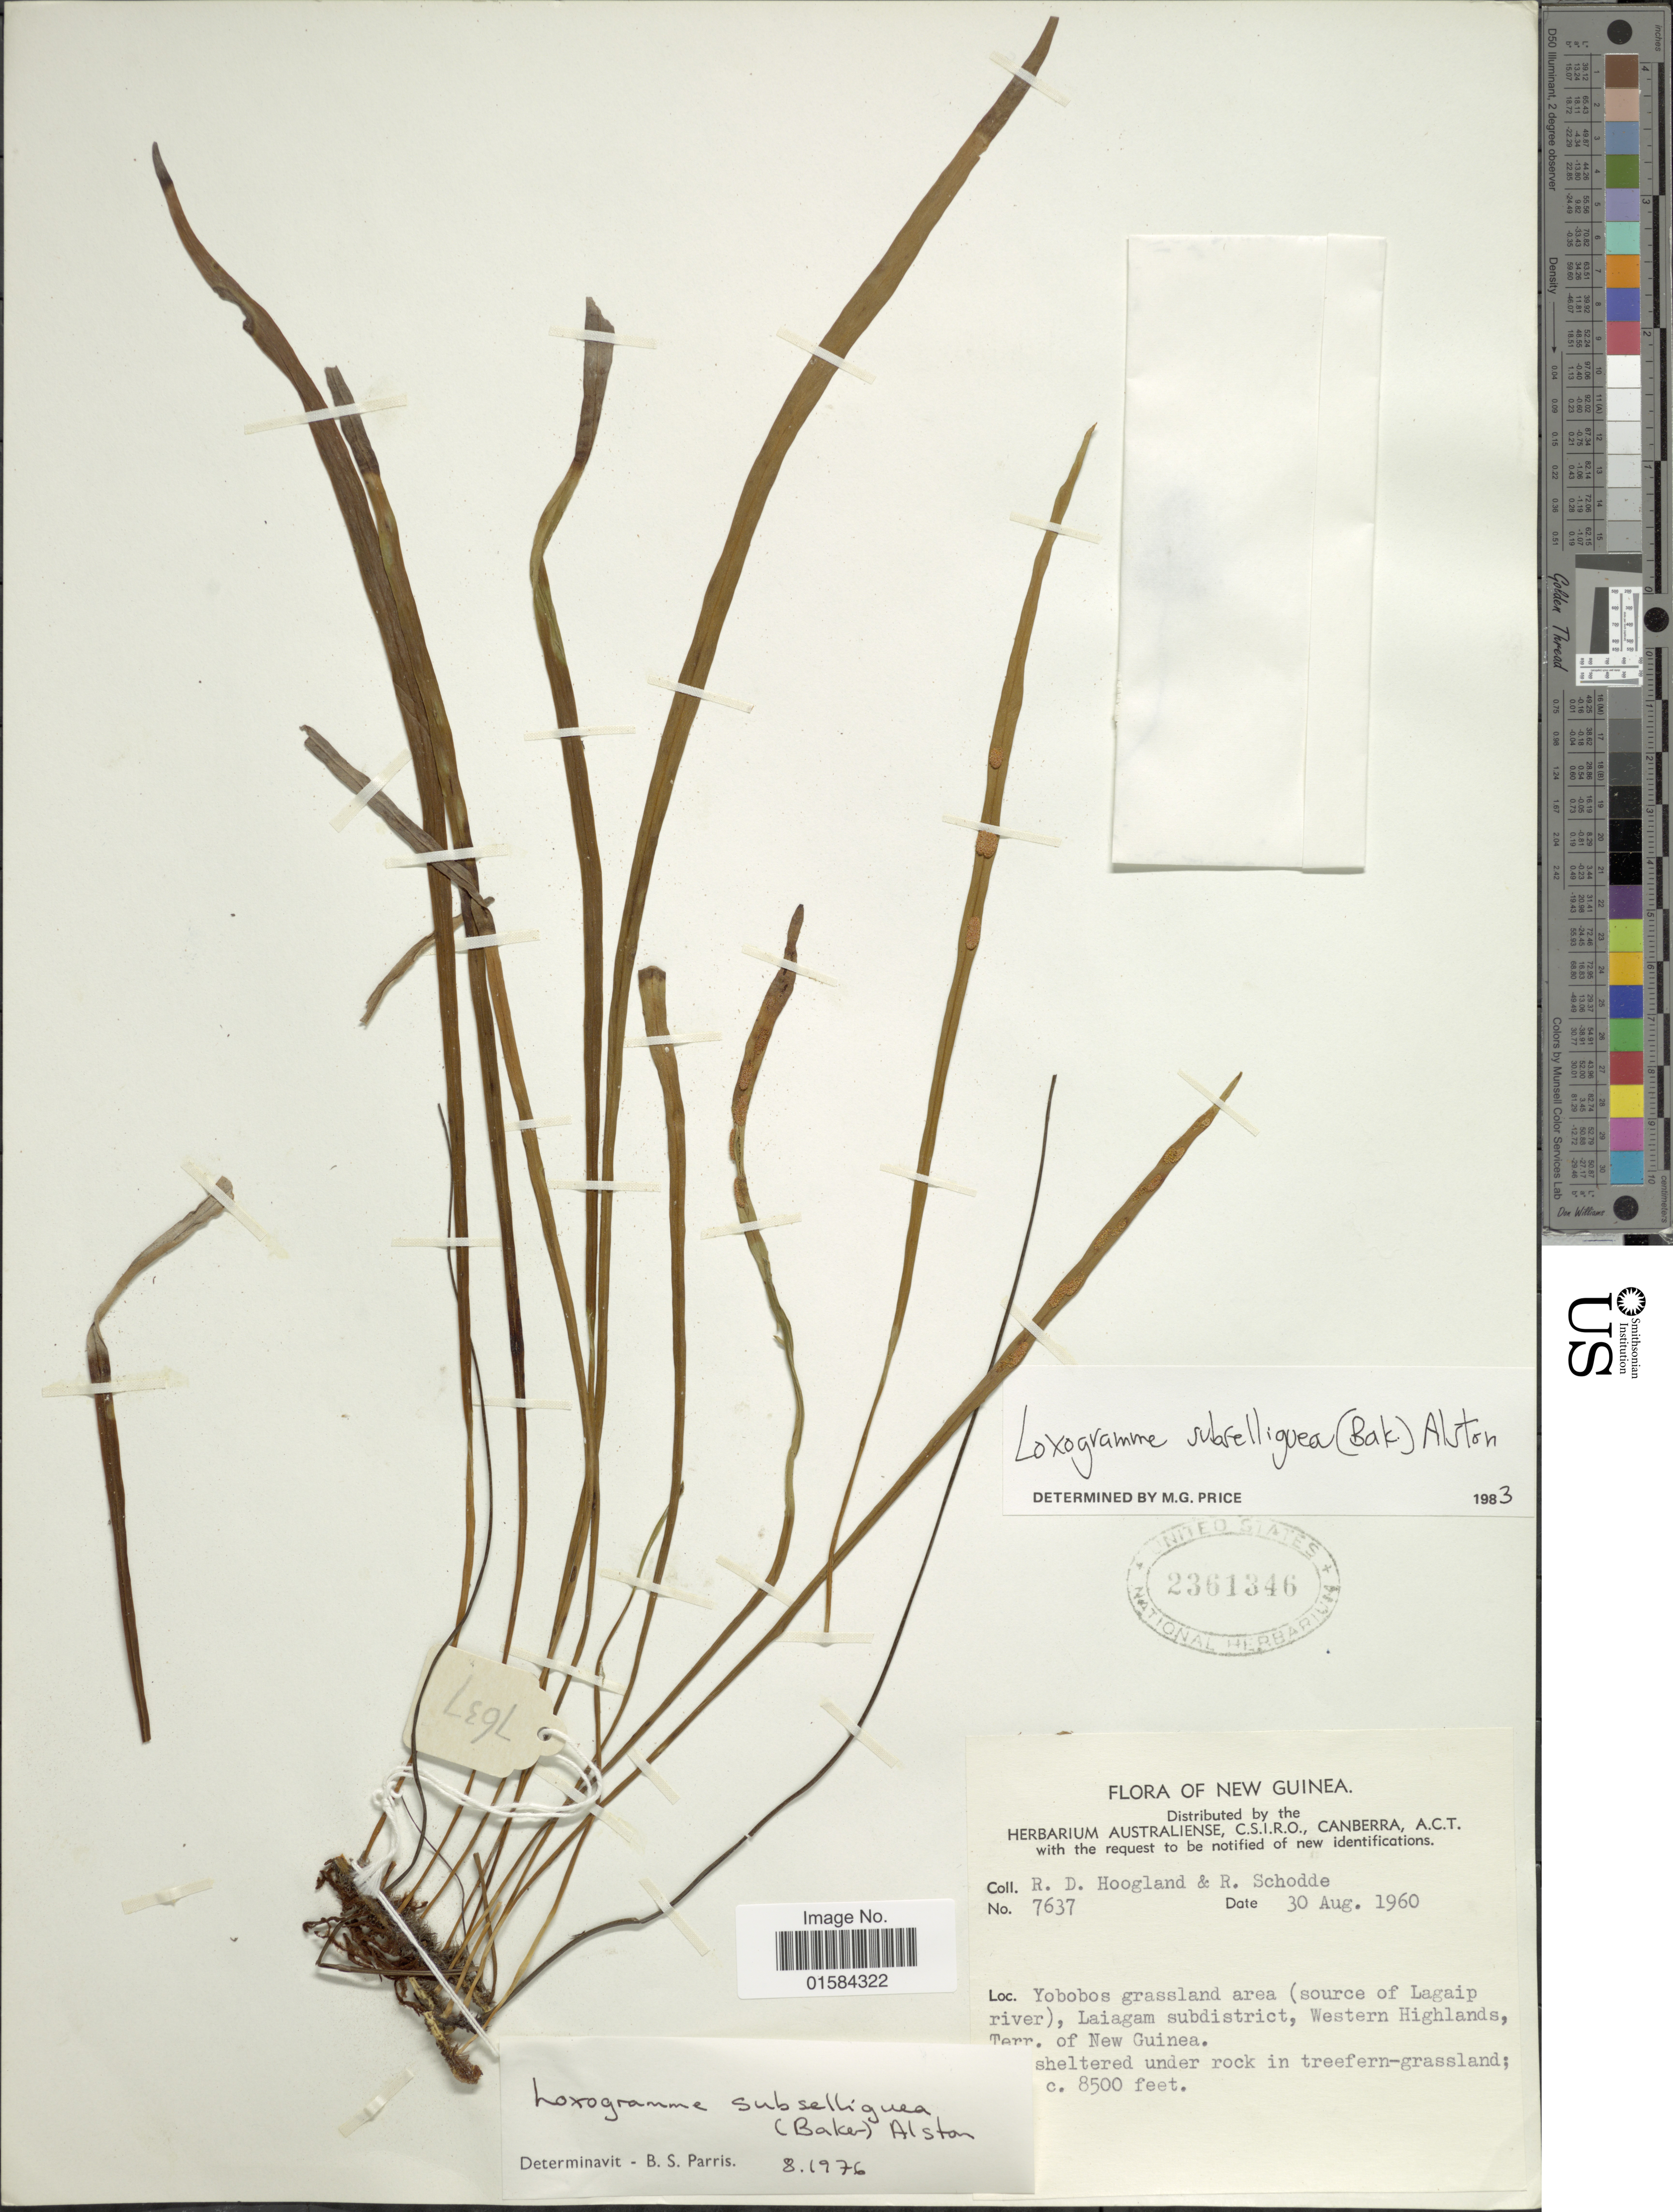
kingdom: Plantae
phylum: Tracheophyta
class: Polypodiopsida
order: Polypodiales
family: Polypodiaceae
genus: Loxogramme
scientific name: Loxogramme subselliguea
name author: (Baker) Alston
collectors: R. D. Hoogland & R. Schodde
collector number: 7637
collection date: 1960-08-30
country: Papua New Guinea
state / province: Western Highlands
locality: New Guinea, Yobobos grassland area (source of Lagaip river), Laiagam subdistrict, Western Highlands, Terr. of New Guinea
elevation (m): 2591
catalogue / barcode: US 2361346